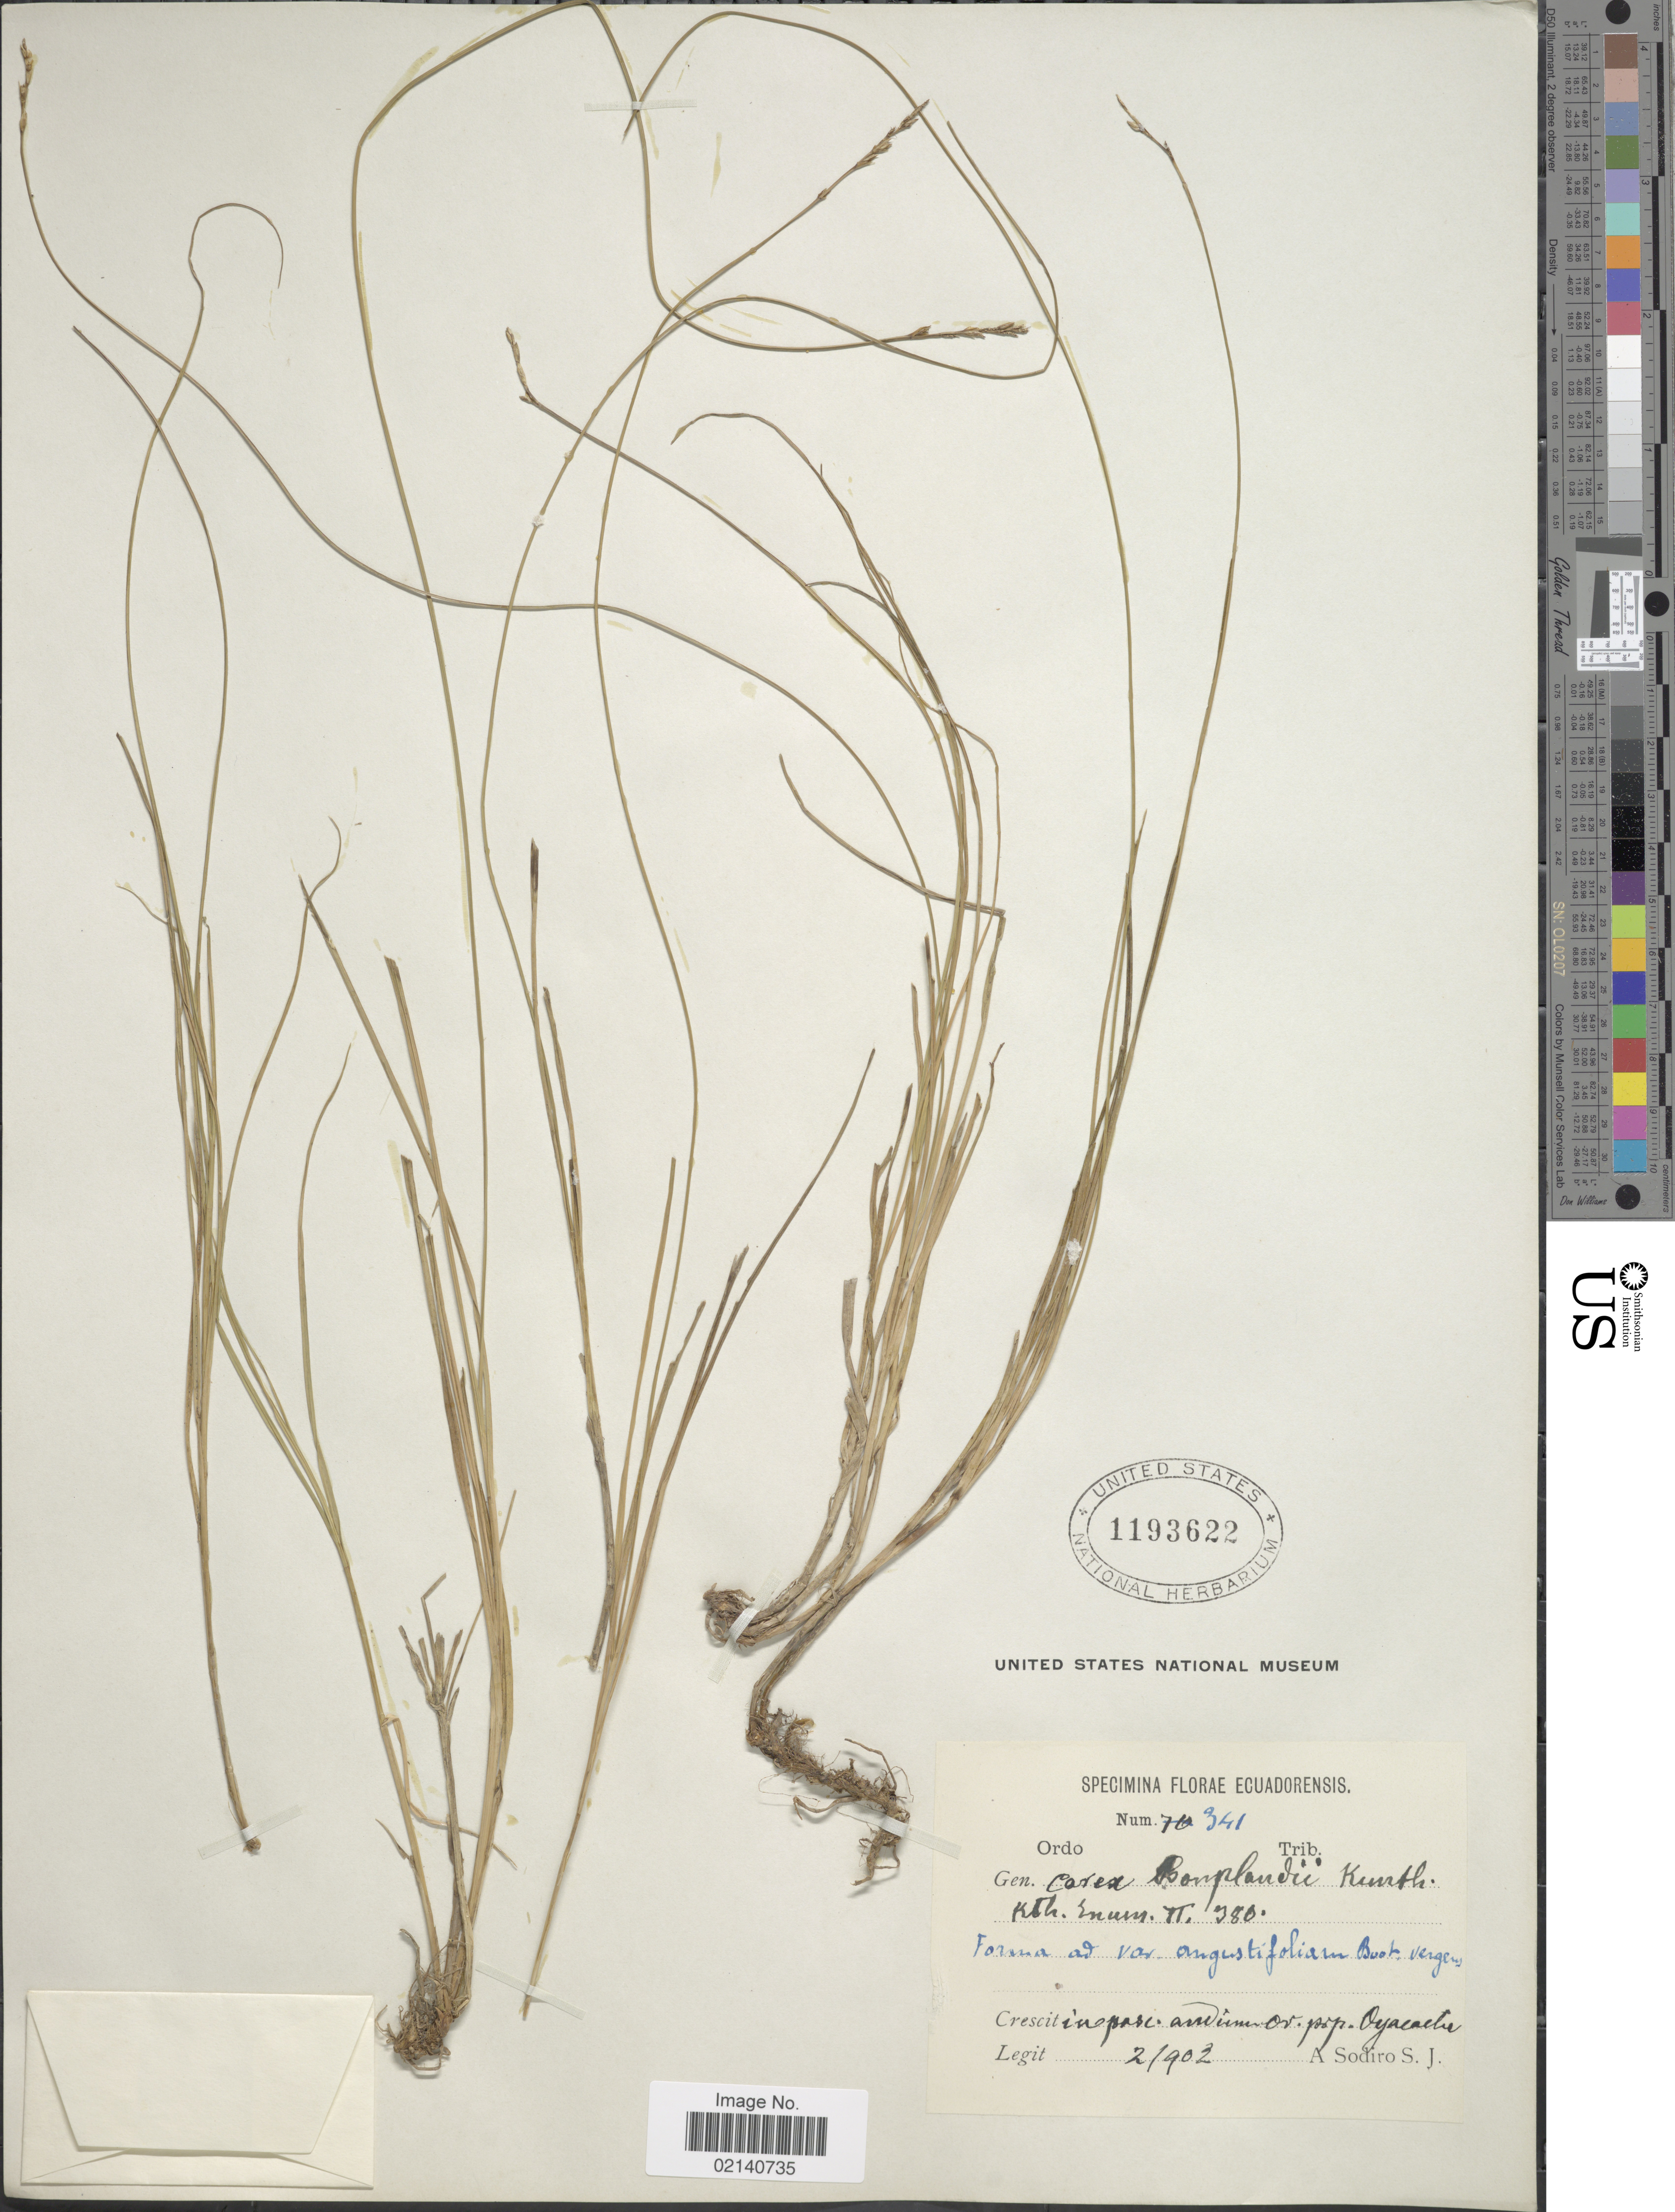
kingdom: Plantae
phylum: Tracheophyta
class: Liliopsida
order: Poales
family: Cyperaceae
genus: Carex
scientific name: Carex bonplandii var. angustifolia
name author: Boott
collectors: A. Sodiro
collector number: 341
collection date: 1902-02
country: Ecuador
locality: Ecuadorensis. In pasc. and iem or prop. Oyacache [interpreted]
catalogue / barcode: US 1193622